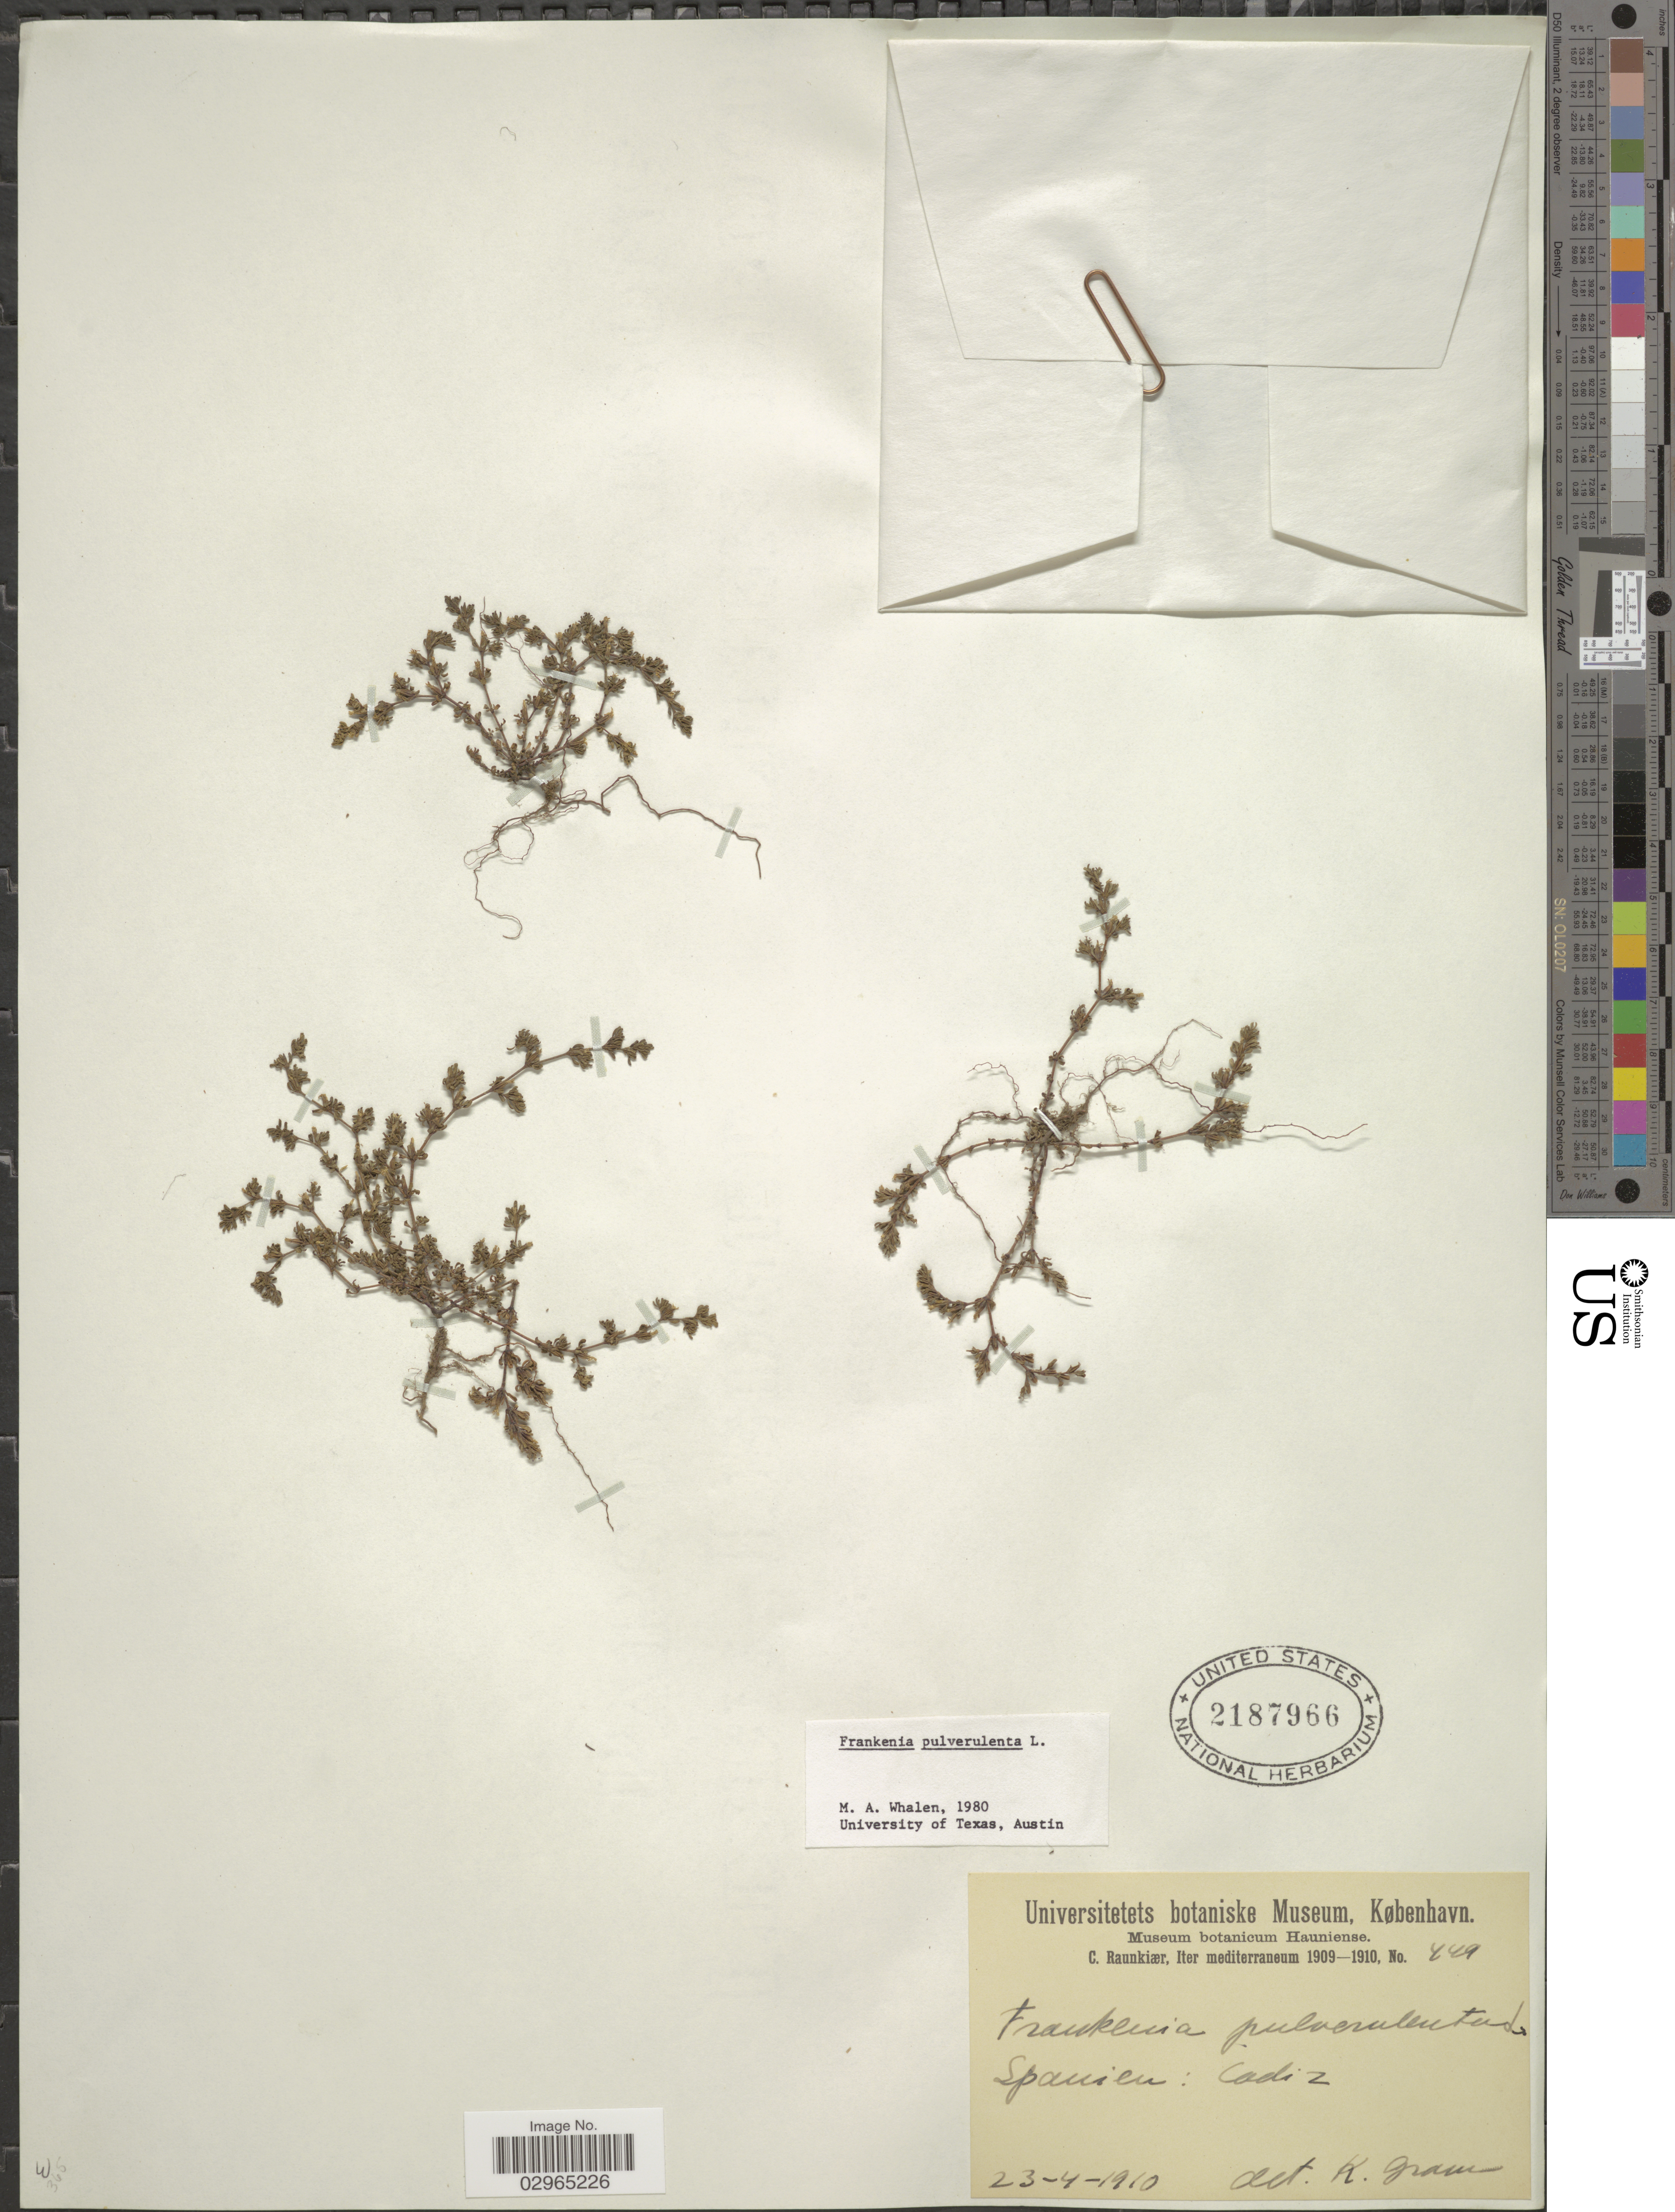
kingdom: Plantae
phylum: Tracheophyta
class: Magnoliopsida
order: Caryophyllales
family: Frankeniaceae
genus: Frankenia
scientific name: Frankenia laevis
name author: L.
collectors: C. Raunkier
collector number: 449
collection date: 1910-04-23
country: Spain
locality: Cadiz.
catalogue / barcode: US 2187966